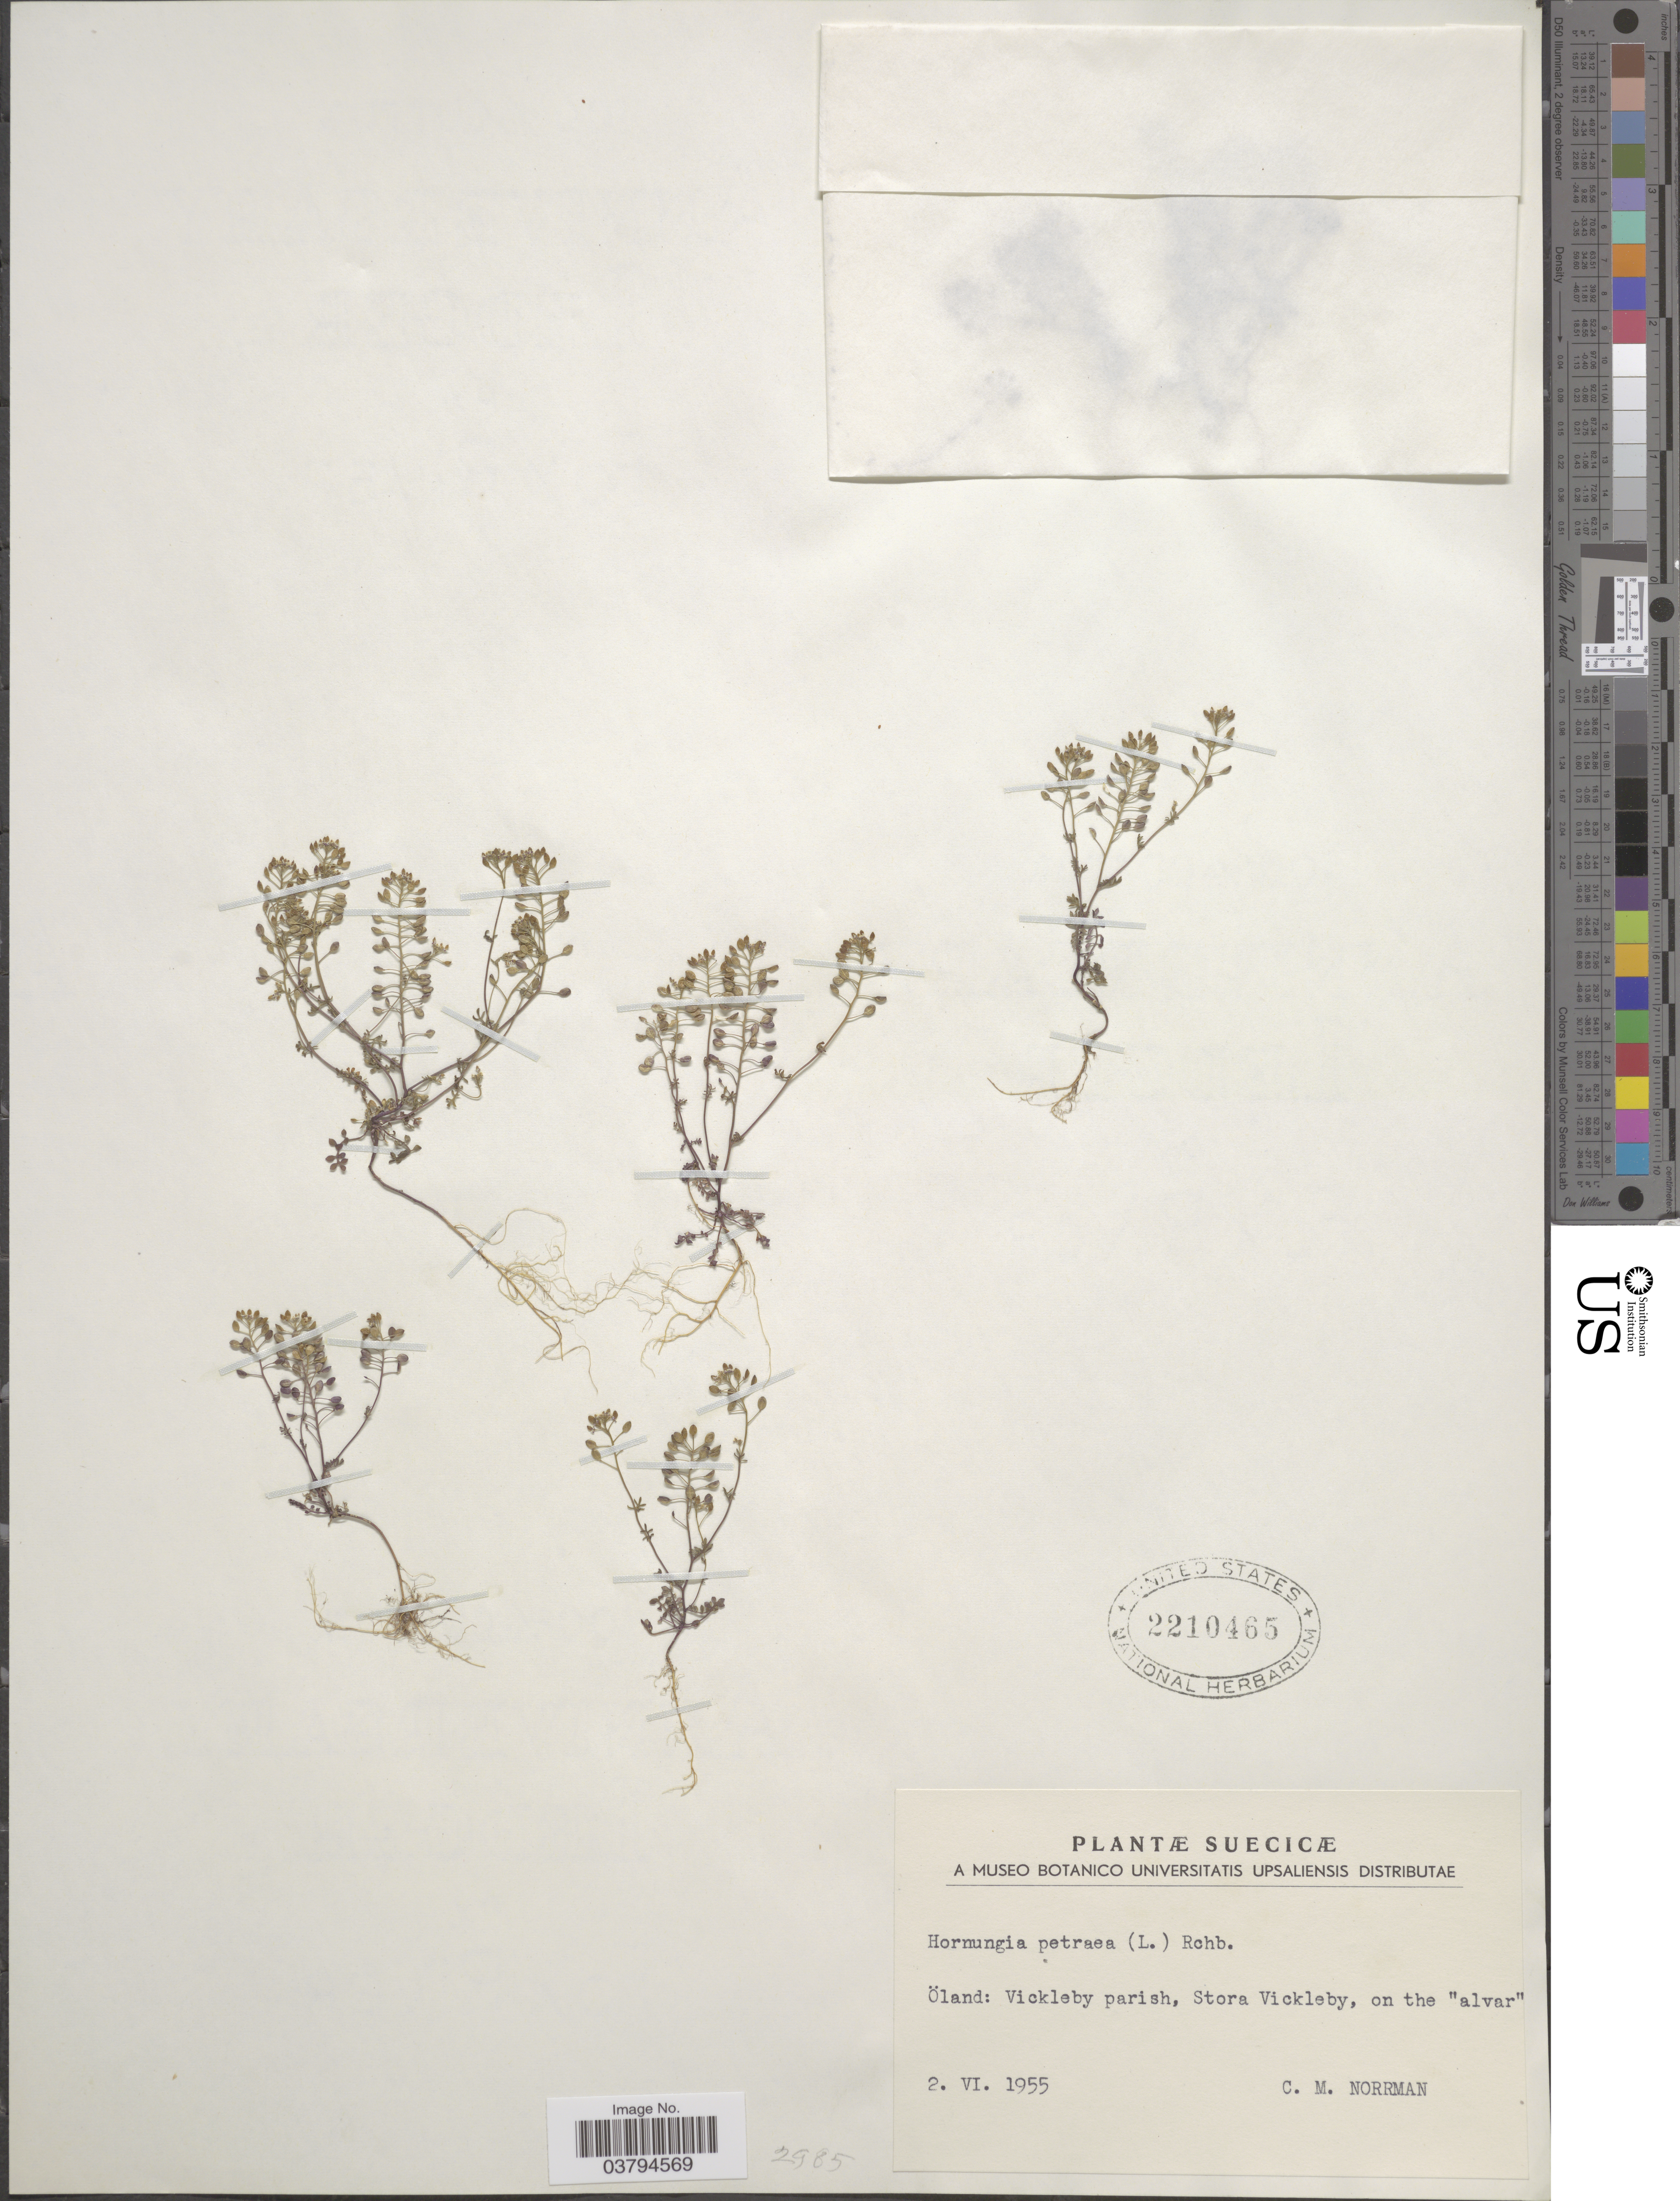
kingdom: Plantae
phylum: Tracheophyta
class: Magnoliopsida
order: Brassicales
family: Brassicaceae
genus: Hutchinsia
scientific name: Hutchinsia petraea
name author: W.T. Aiton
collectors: C. Norrman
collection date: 1955-06-02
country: Sweden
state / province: Kalmar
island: Oland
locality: Suecicae. Öland: Vickleby parish, Stora Vickleby, on the 'alvar'.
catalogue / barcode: US 2210465